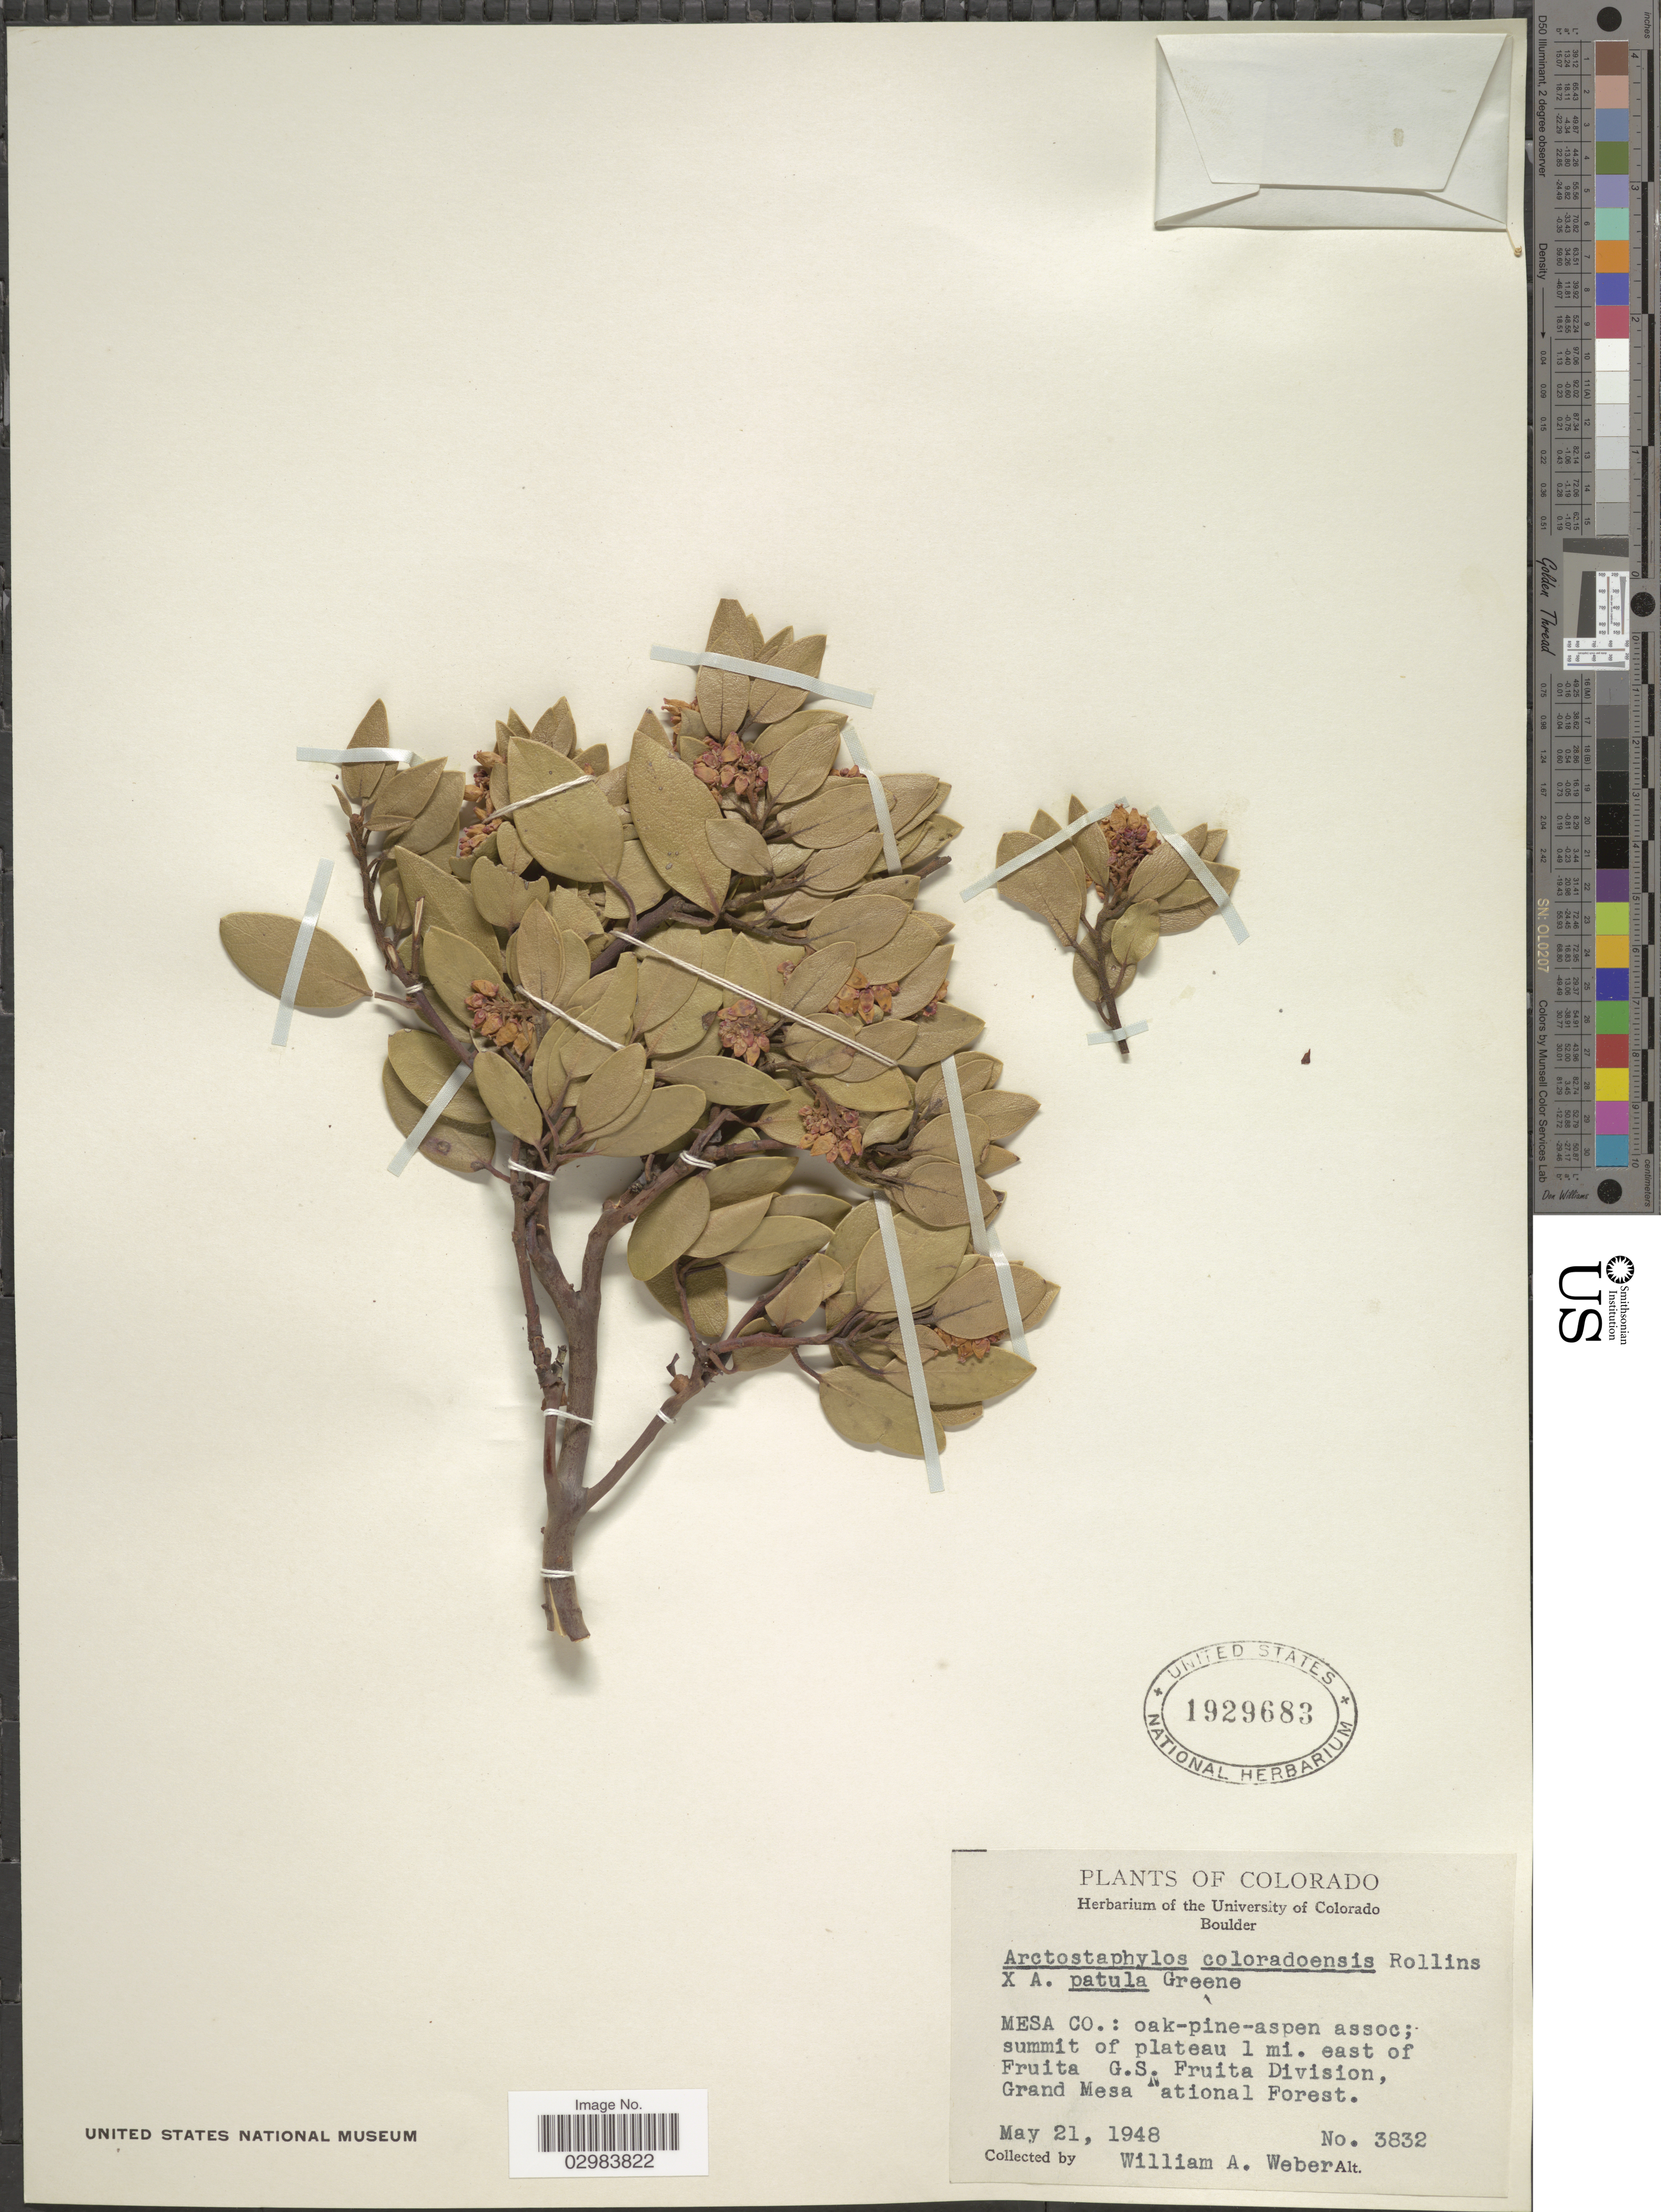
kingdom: Plantae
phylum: Tracheophyta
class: Magnoliopsida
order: Ericales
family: Ericaceae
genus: Arctostaphylos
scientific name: Arctostaphylos coloradensis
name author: Rollins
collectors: W. A. Weber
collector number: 3832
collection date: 1948-05-21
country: United States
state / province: Colorado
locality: Mesa Co.: oak-pine-aspen assoc., summit of plateau 1 mi. east of Fruita G.S., Fruita Division, Grand Mesa National Forest.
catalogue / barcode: US 1929683